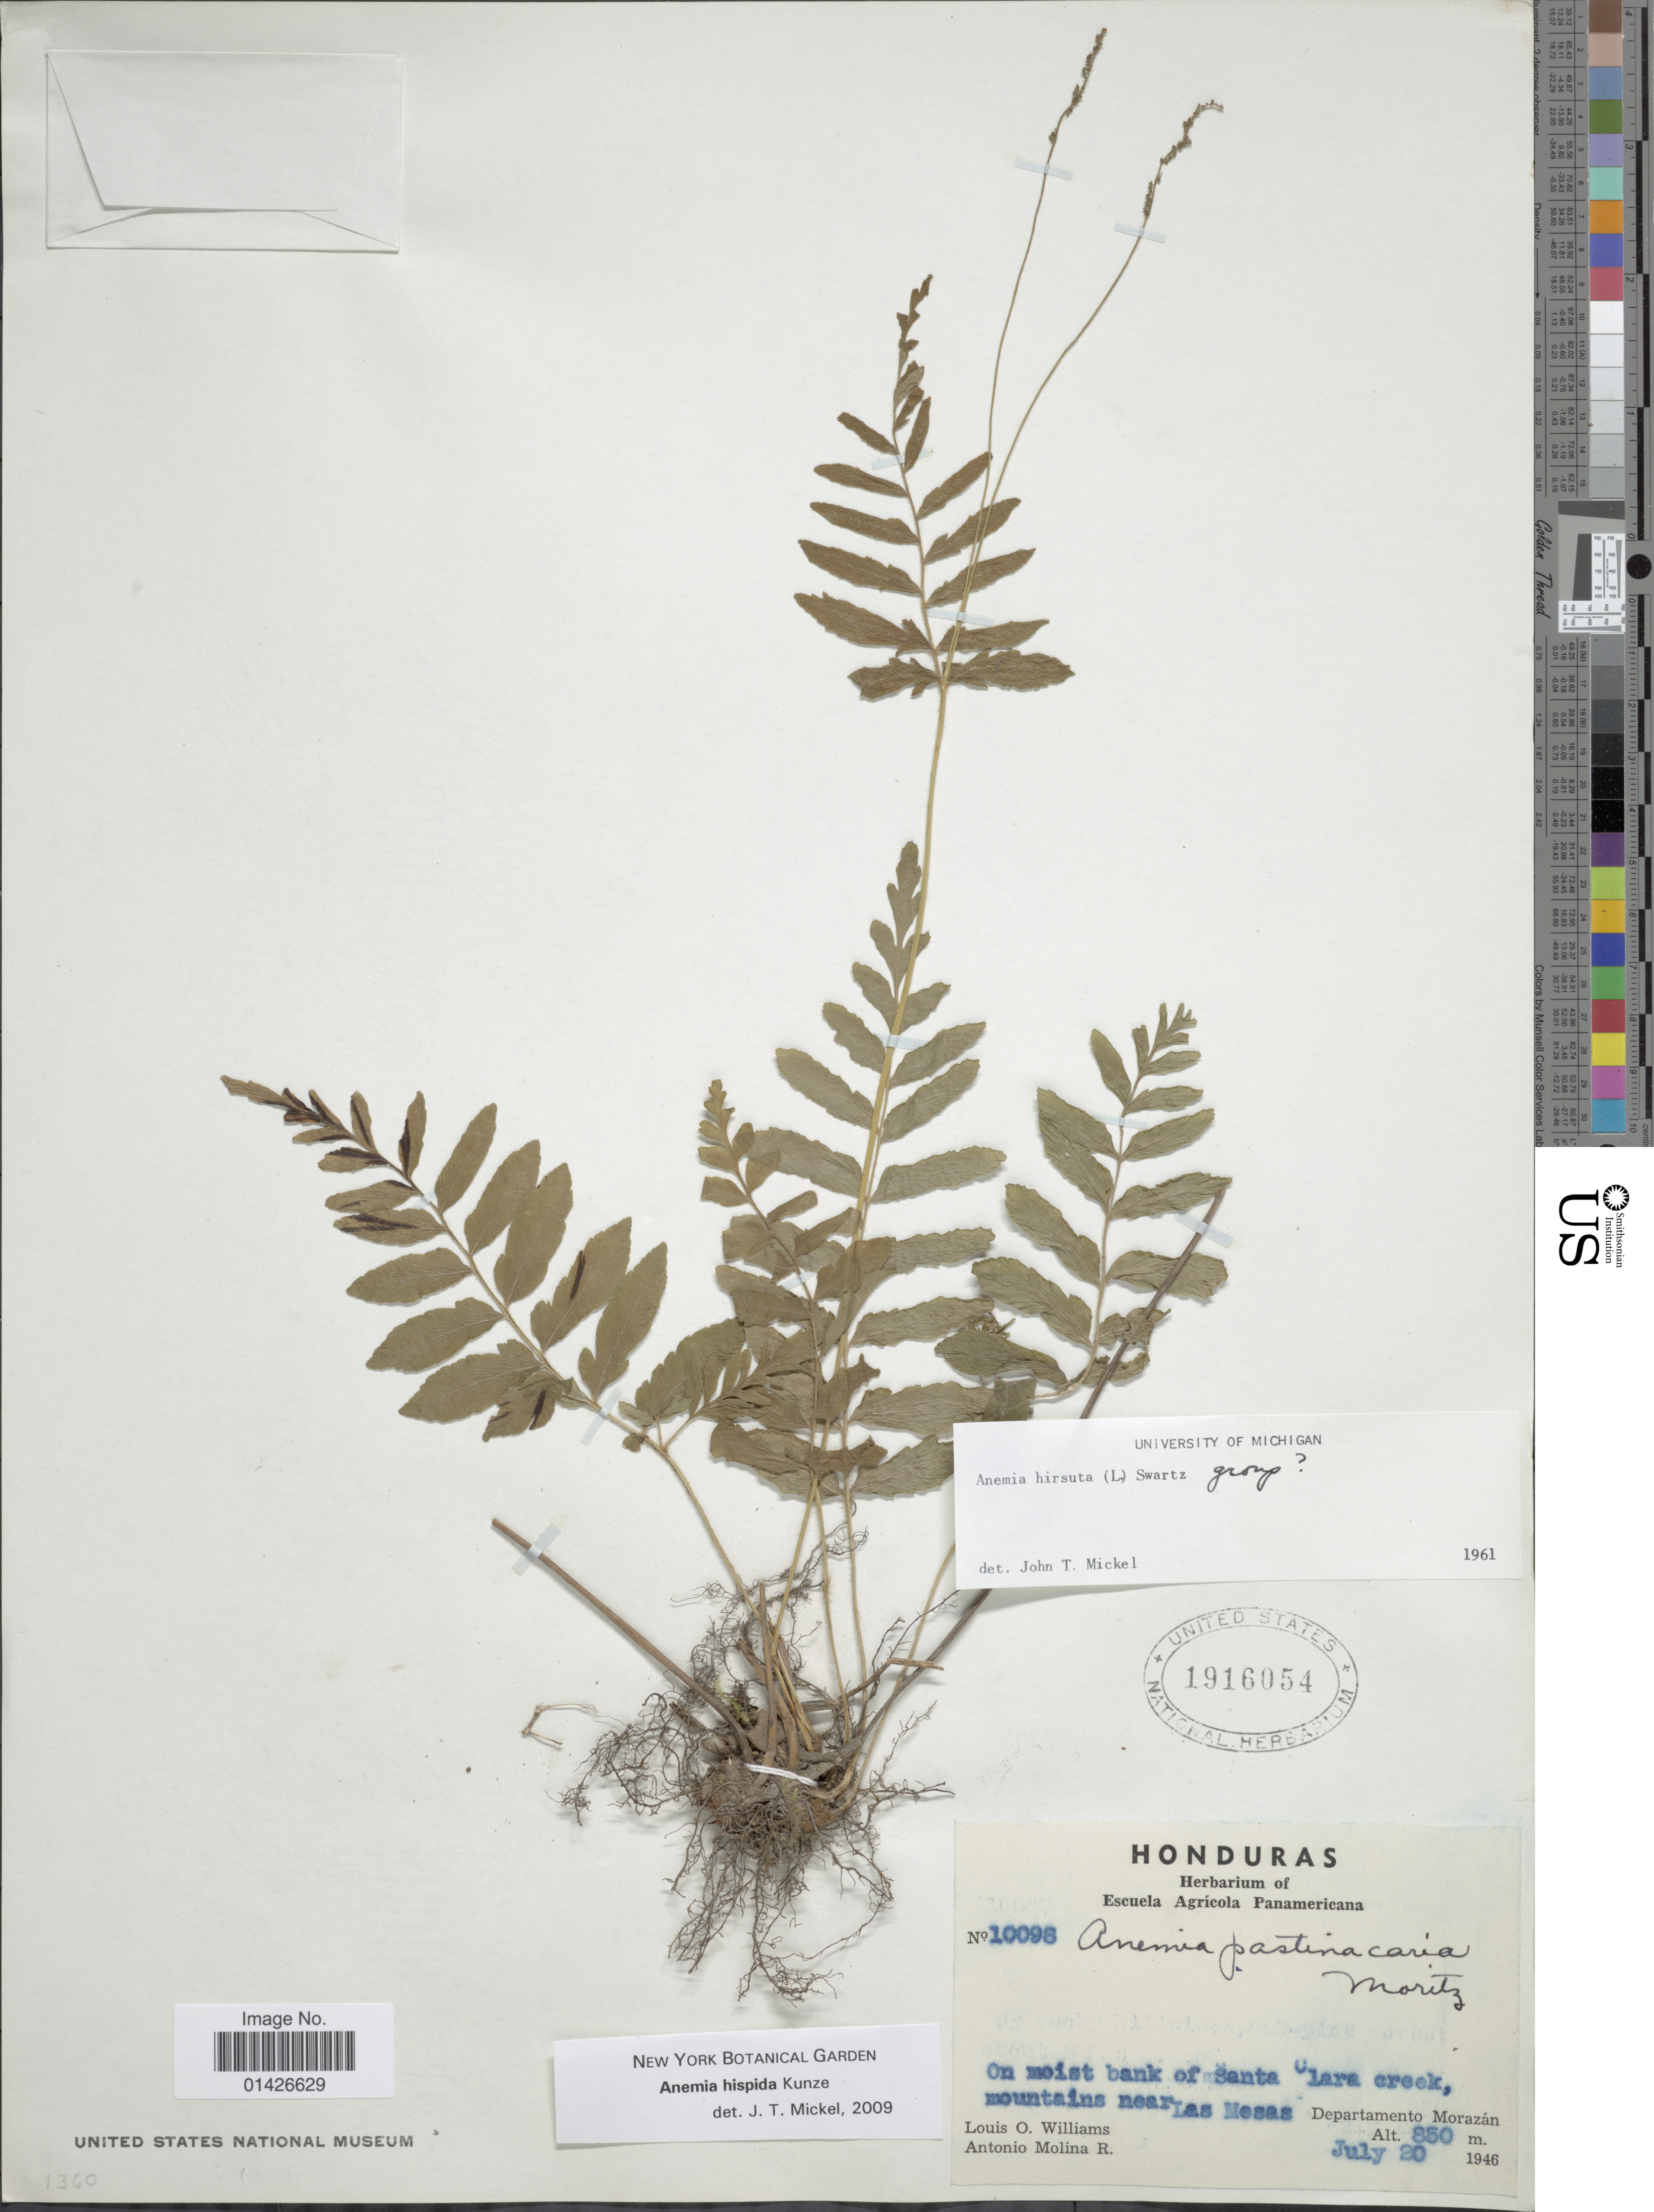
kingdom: Plantae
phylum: Tracheophyta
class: Polypodiopsida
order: Schizaeales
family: Anemiaceae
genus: Anemia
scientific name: Anemia hispida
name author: Kunze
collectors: L. O. Williams & A. Molina R.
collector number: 10098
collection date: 1946-07-20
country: Honduras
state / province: Fco. Morazán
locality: On moist bank of Santa Clara creek, mountains near Las Mesas Departamento Morazán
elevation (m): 850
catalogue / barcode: US 1916054